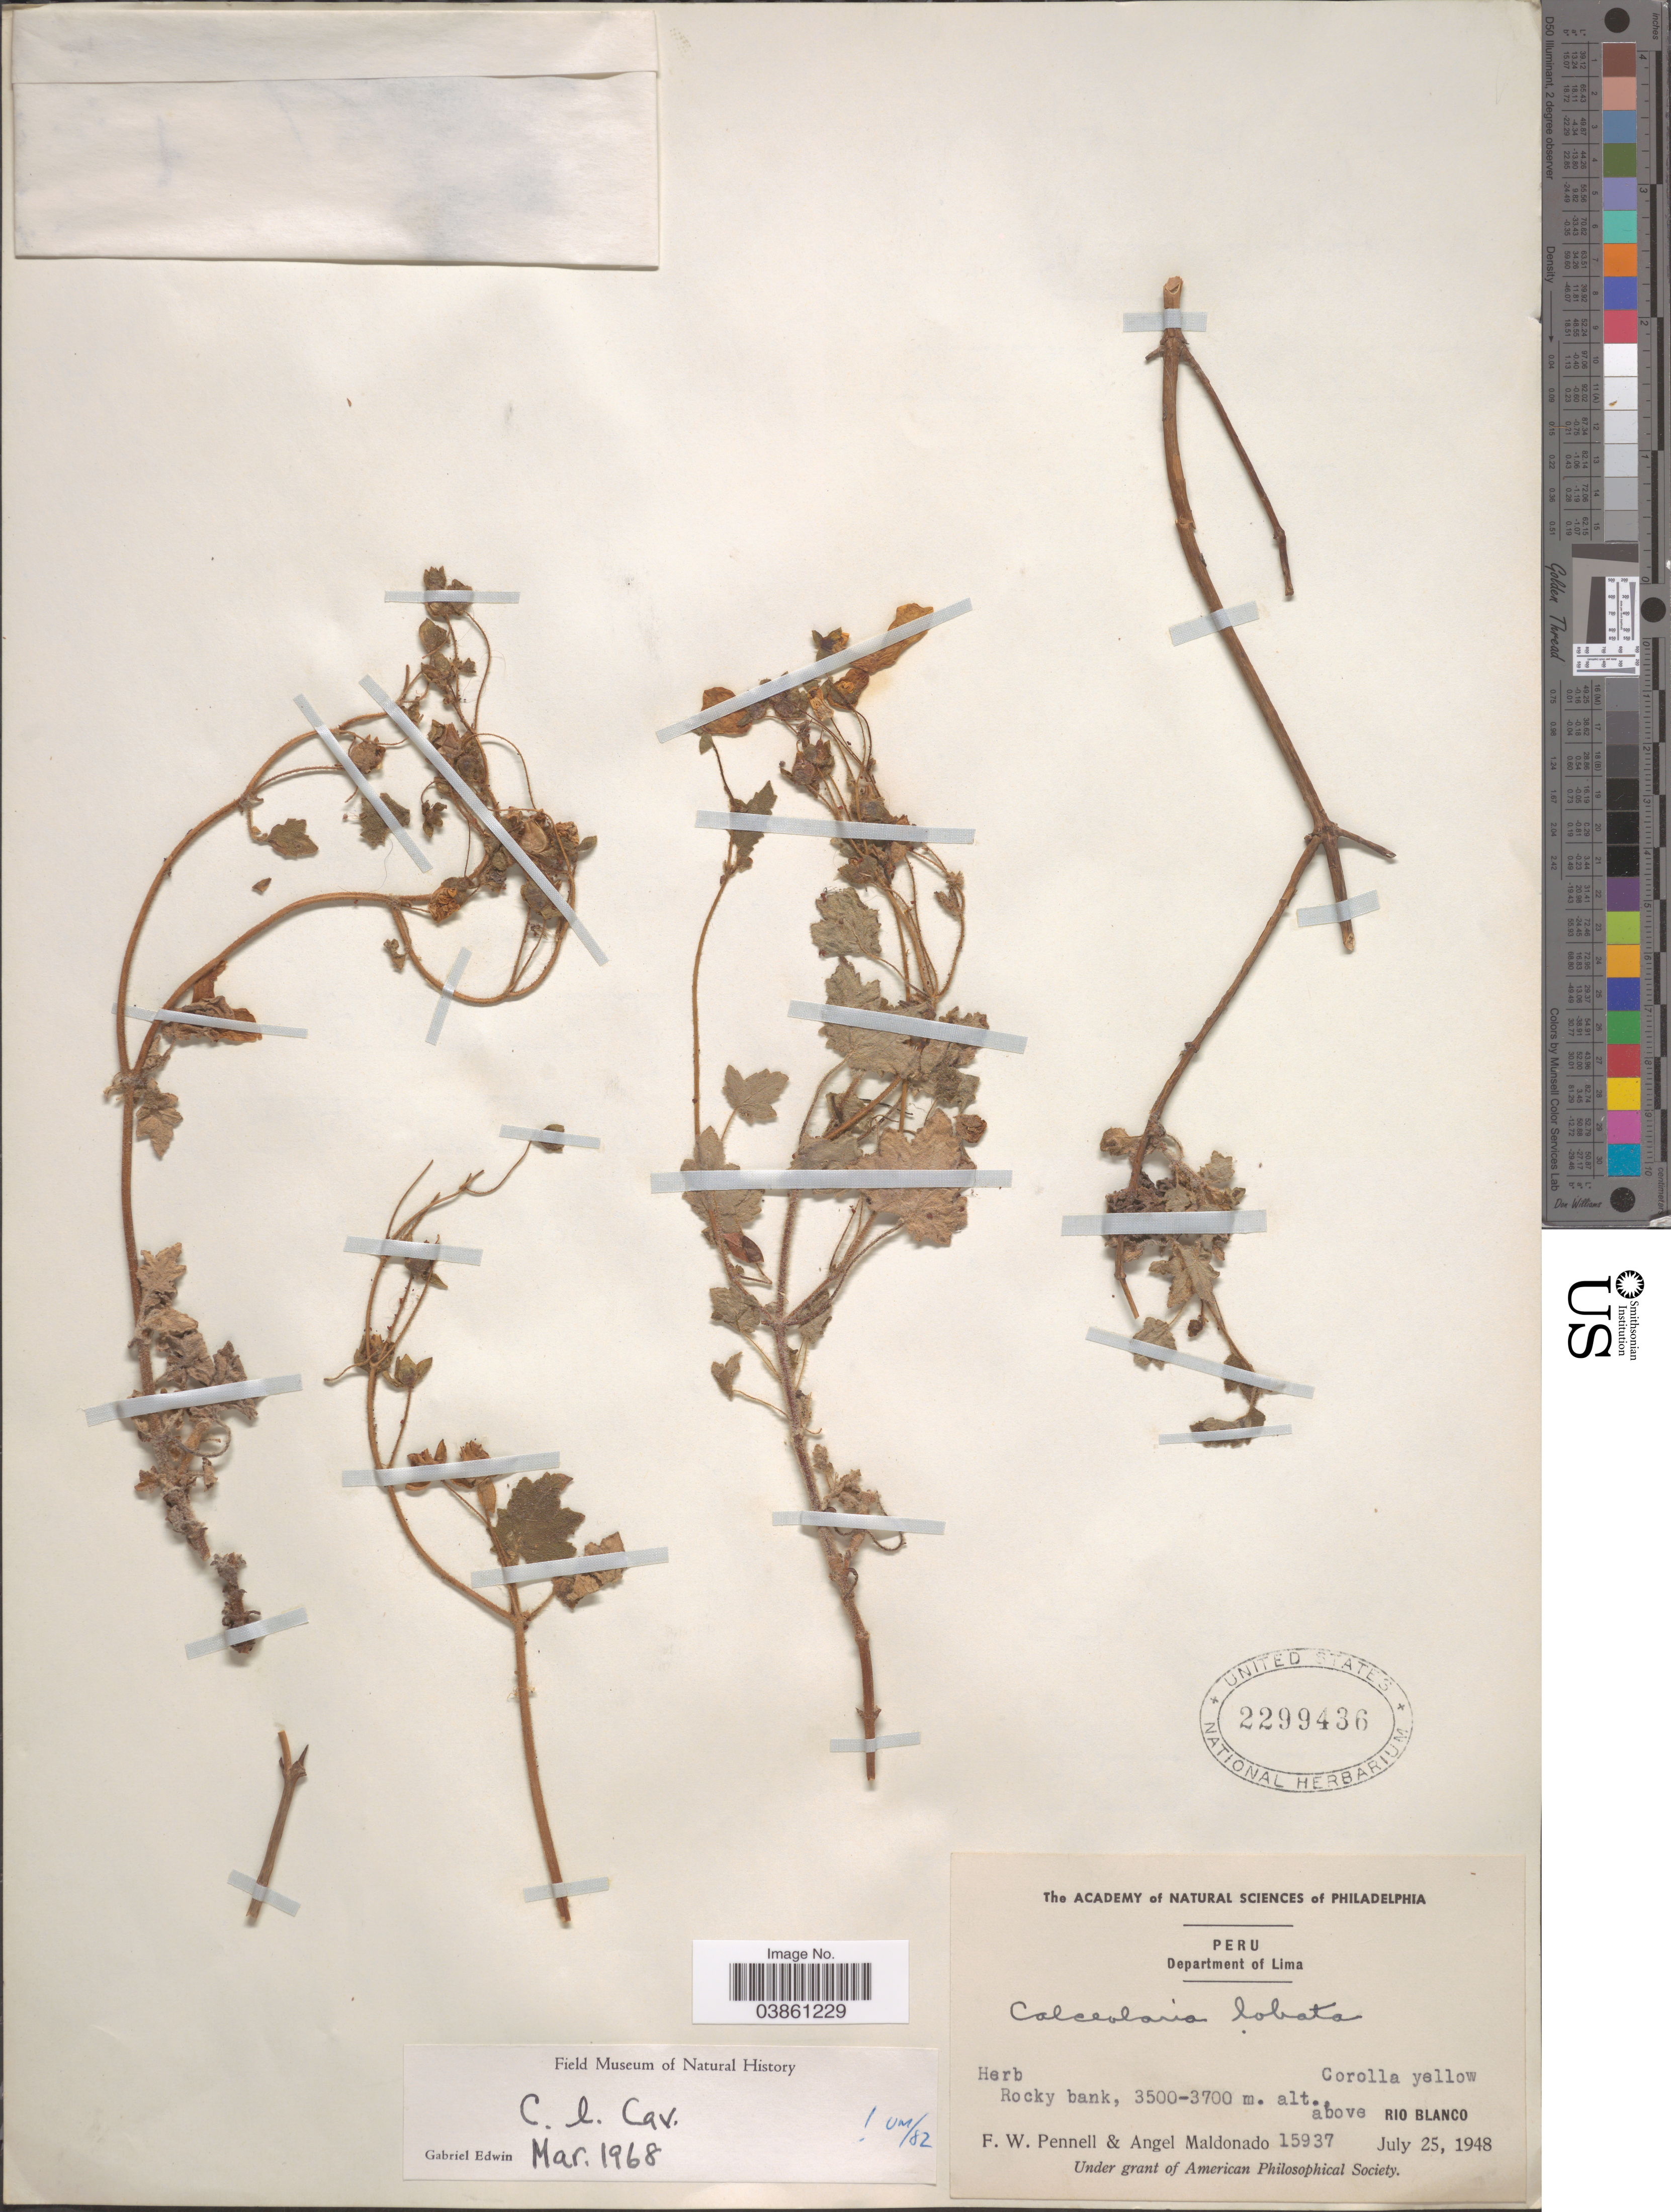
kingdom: Plantae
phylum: Tracheophyta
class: Magnoliopsida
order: Lamiales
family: Calceolariaceae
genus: Calceolaria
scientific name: Calceolaria lobata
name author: Cav.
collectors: F. W. Pennell & A. Maldonado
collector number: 15937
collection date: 1948-07-25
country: Peru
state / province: Lima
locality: Department of Lima. rocky bank, above Rio Blanco.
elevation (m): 3500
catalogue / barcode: US 2299436